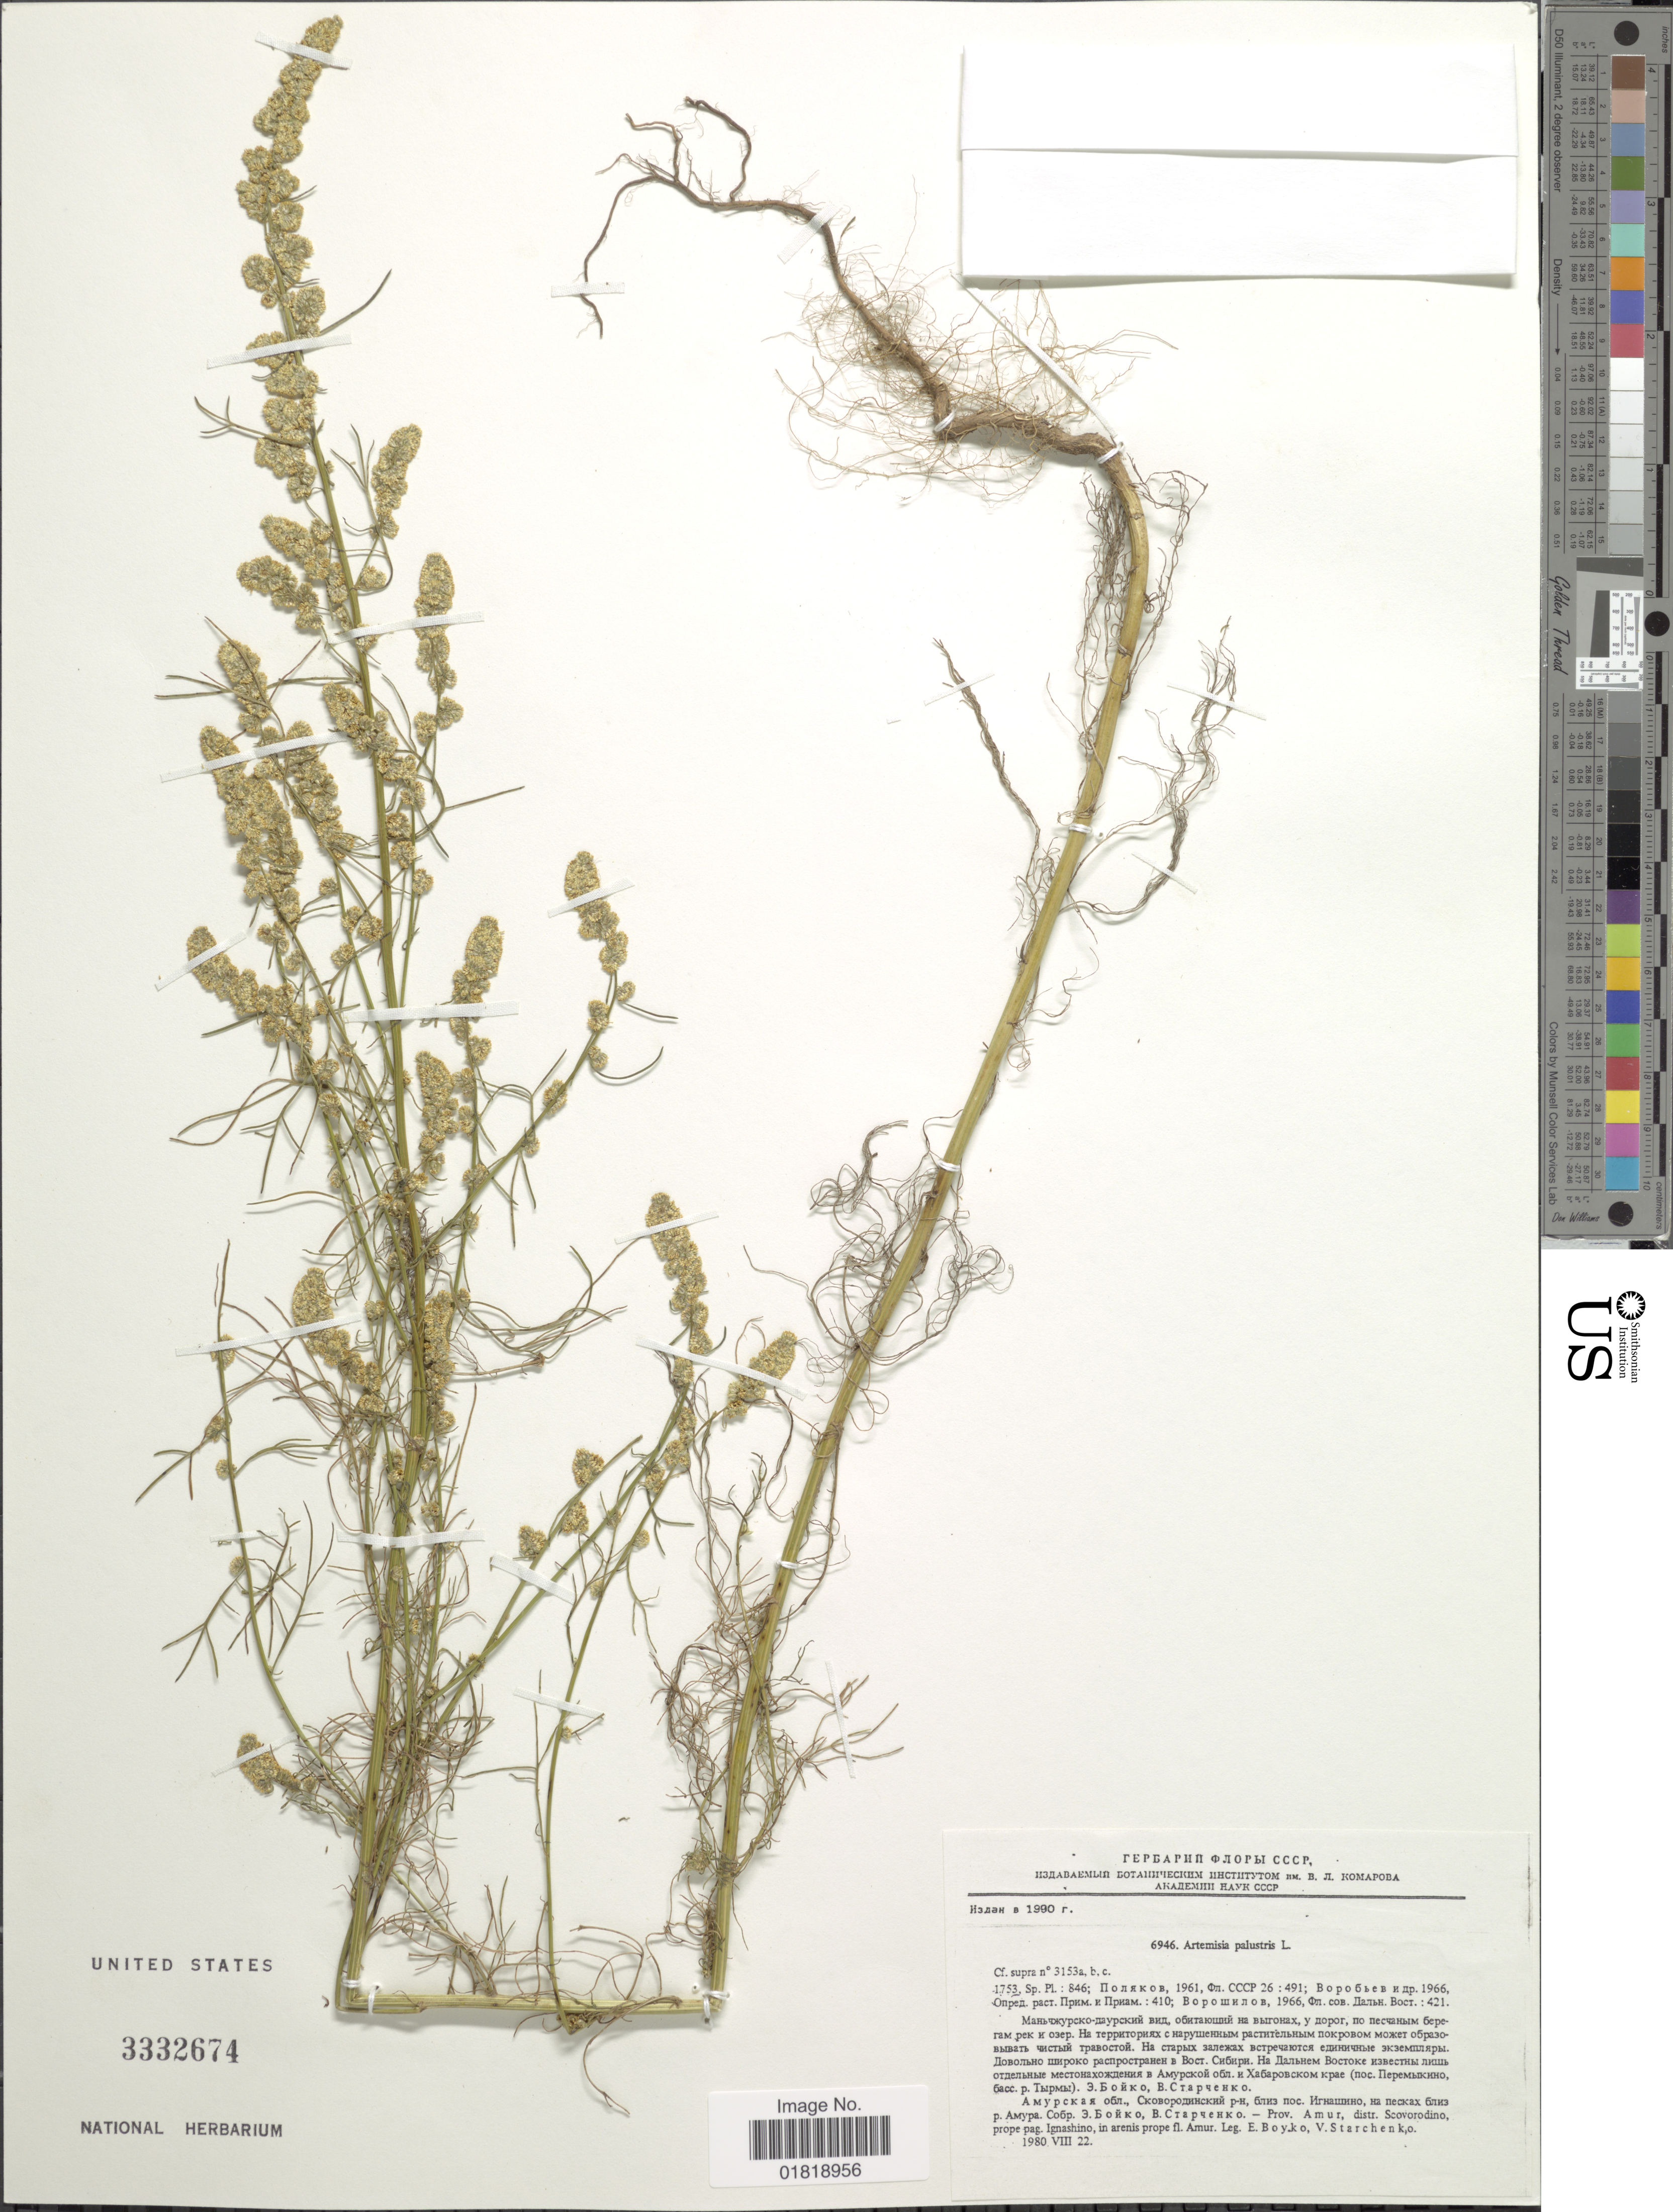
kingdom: Plantae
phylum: Tracheophyta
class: Magnoliopsida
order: Asterales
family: Asteraceae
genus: Artemisia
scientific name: Artemisia palustris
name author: L.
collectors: E. Boyko & V. Starchenko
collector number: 6946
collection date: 1980-08-22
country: Russian Federation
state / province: Amur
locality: Distr. Scovorodino, prope pag. Ignashino, in arenis prope fl. Amur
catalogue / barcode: US 3332674